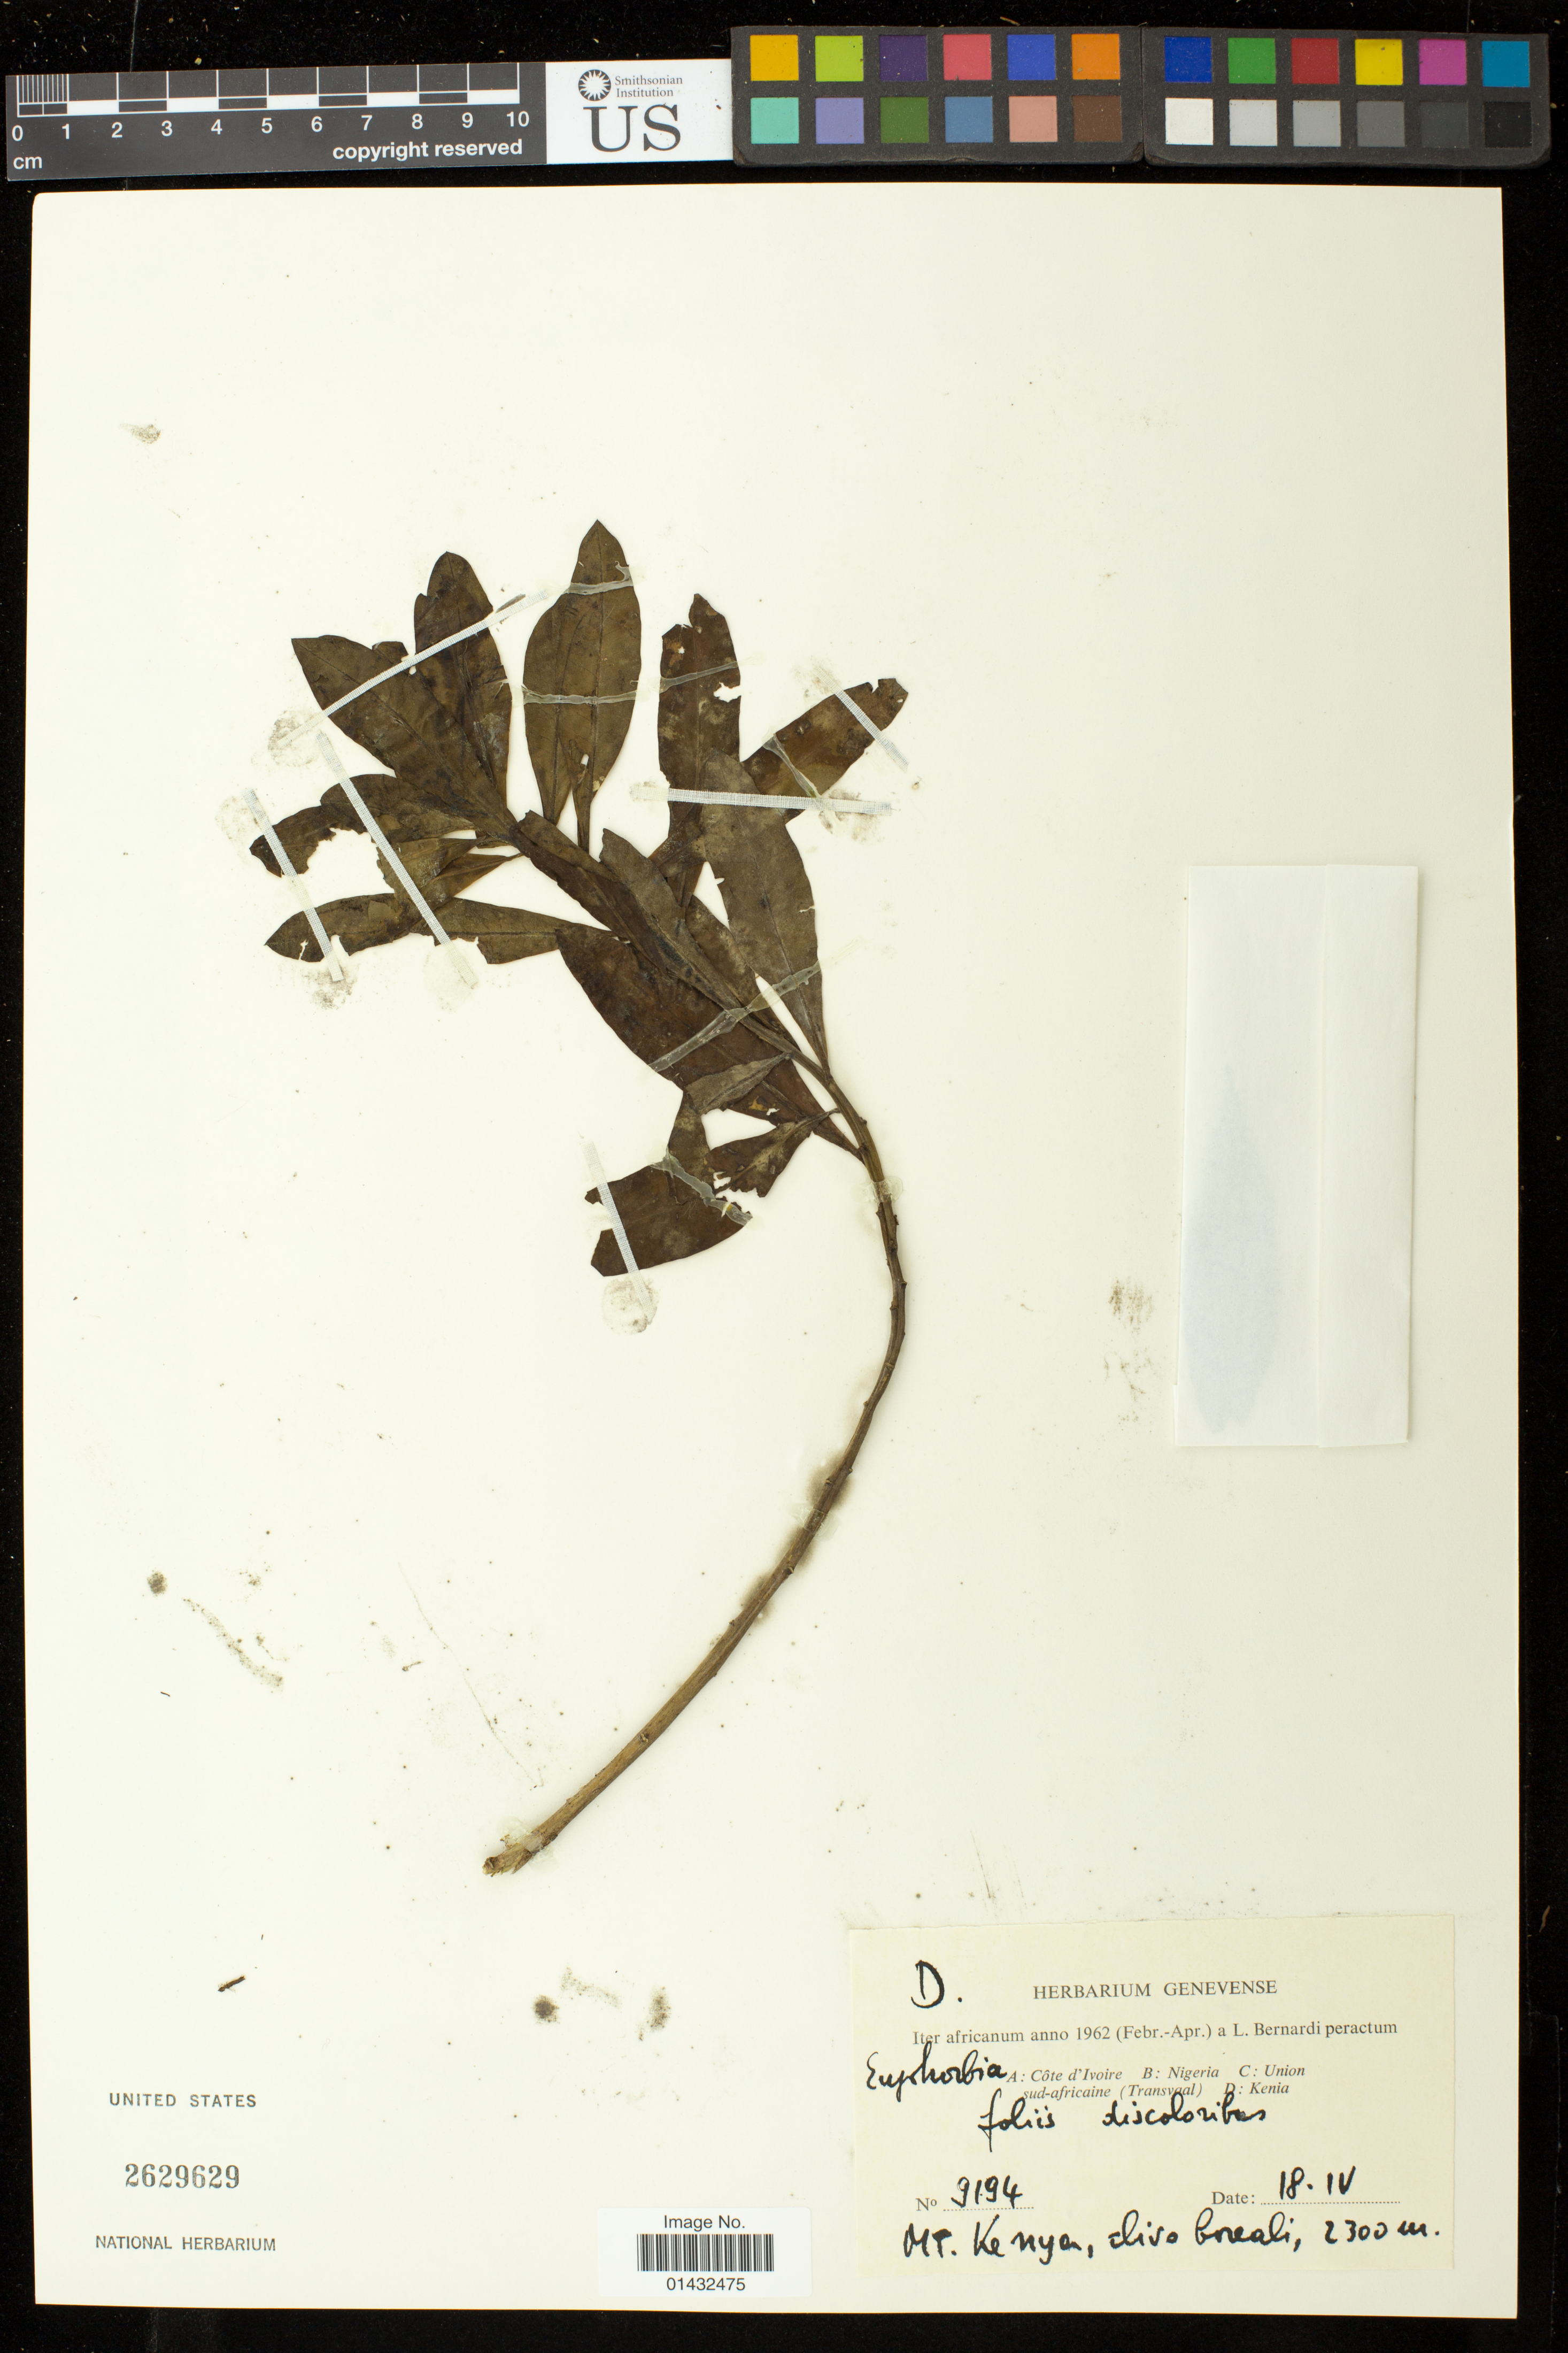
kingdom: Plantae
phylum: Tracheophyta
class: Magnoliopsida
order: Malpighiales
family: Euphorbiaceae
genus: Euphorbia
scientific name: Euphorbia sp.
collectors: L. Bernardi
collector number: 9194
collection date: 1962-04-18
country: Kenya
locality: Mt. Kenya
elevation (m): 2300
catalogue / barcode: US 2629629